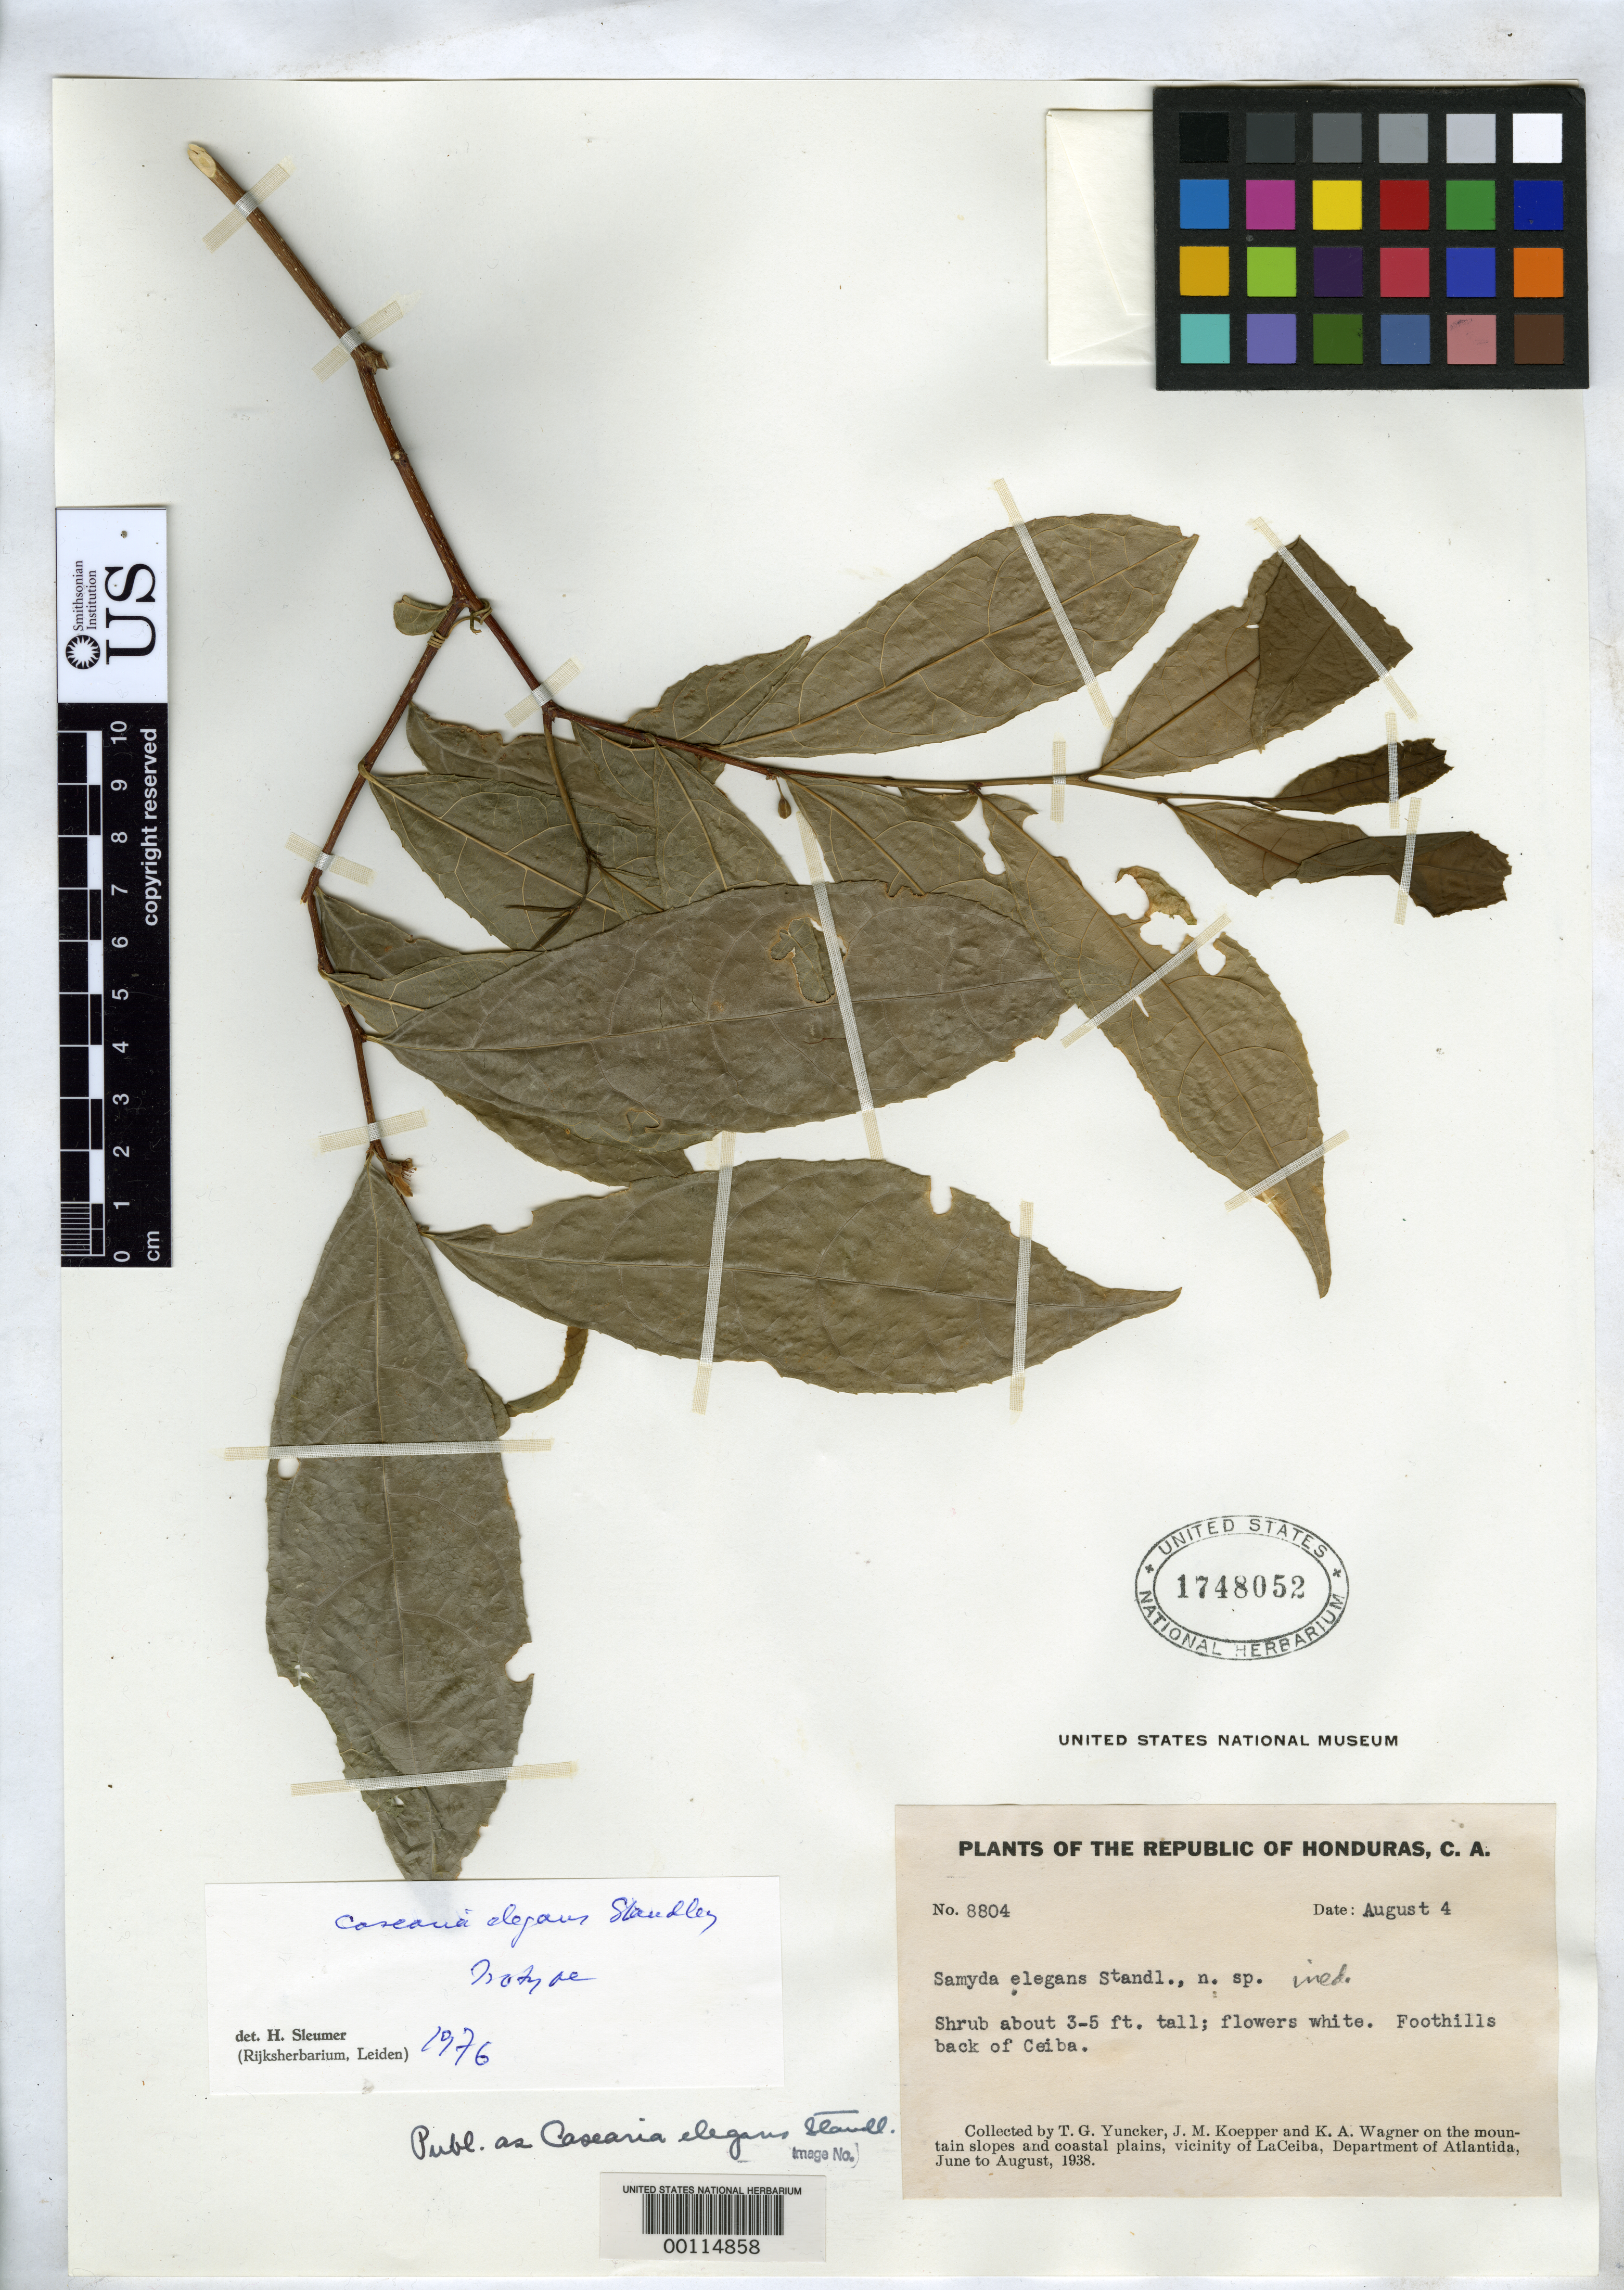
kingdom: Plantae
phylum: Tracheophyta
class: Magnoliopsida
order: Malpighiales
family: Salicaceae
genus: Casearia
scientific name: Casearia elegans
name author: Standl. in Yunck.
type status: Isotype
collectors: T. G. Yuncker, J. M. Koepper & K. A. Wagner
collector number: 8804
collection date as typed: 04 Aug 1938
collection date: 1938-08-04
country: Honduras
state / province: Atlántida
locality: La Ceiba.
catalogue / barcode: US 1748052